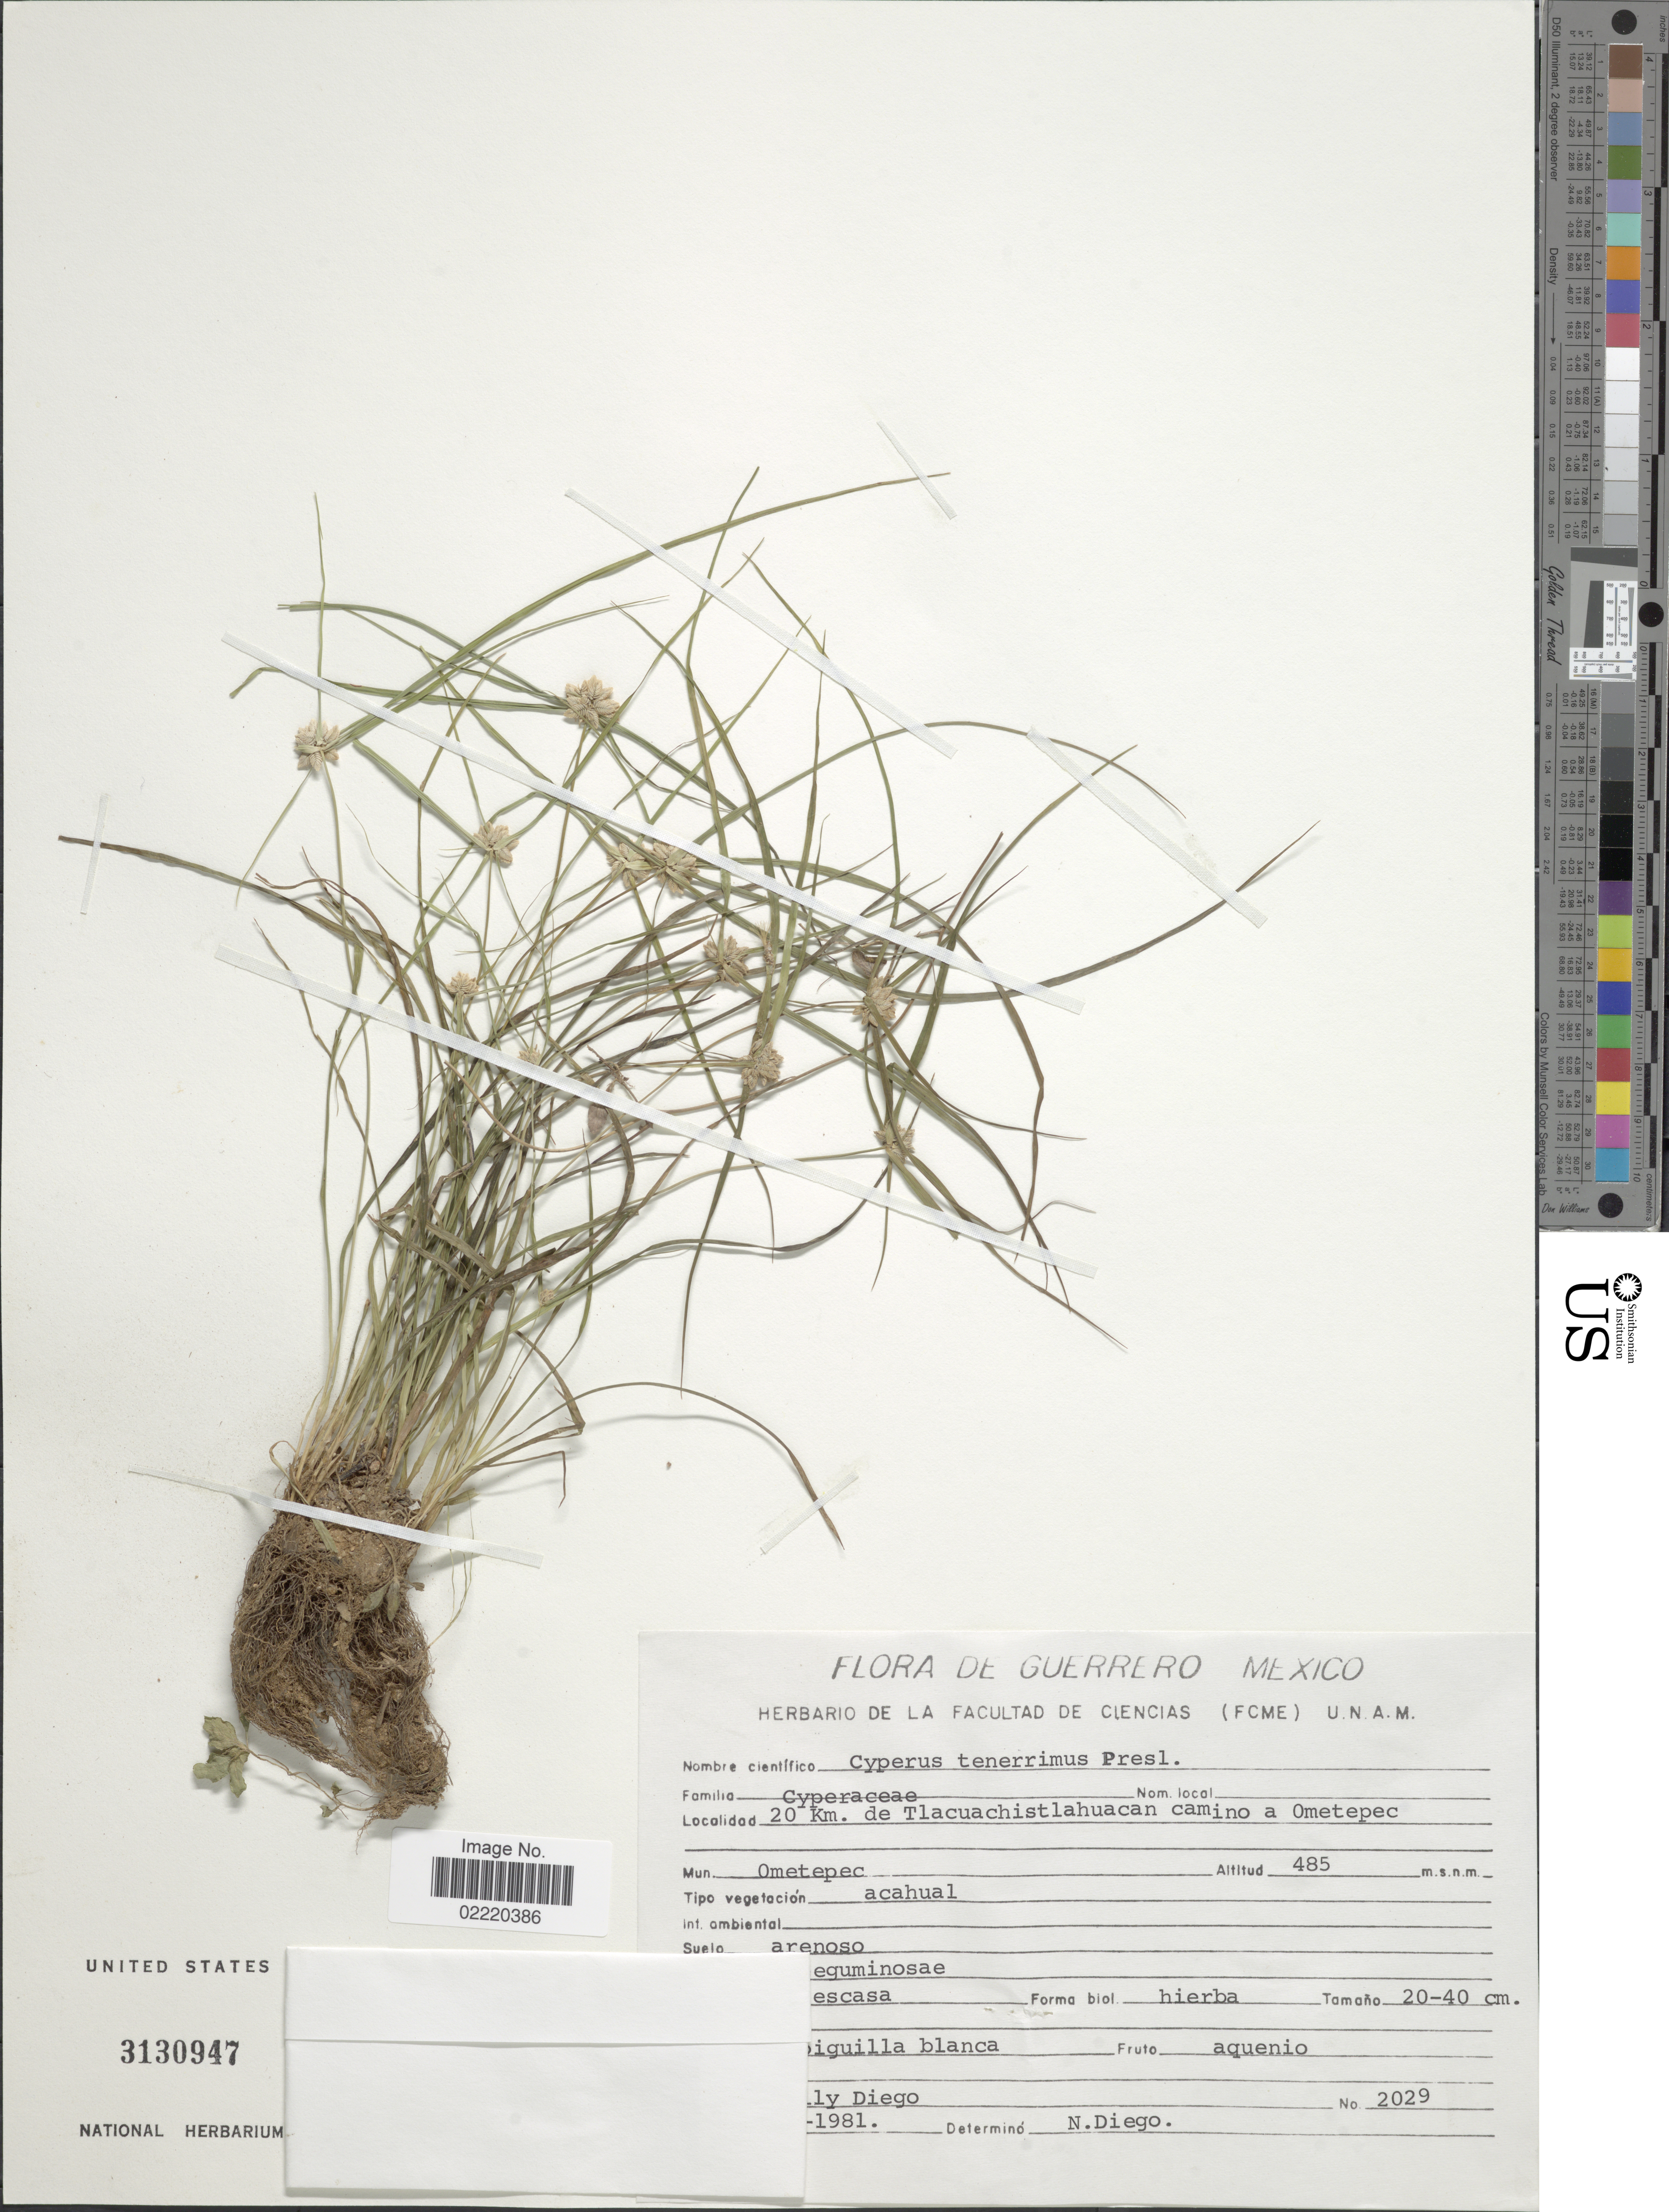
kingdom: Plantae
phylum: Tracheophyta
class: Liliopsida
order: Poales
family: Cyperaceae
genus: Cyperus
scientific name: Cyperus tenerrimus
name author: J. Presl & C. Presl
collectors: N. Diego Pérez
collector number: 2029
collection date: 1981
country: Mexico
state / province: Guerrero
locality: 20 Km. de Tlacuachistlahuacan camino a Ometepec, Mun. Ometepec.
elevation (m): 485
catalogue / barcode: US 3130947